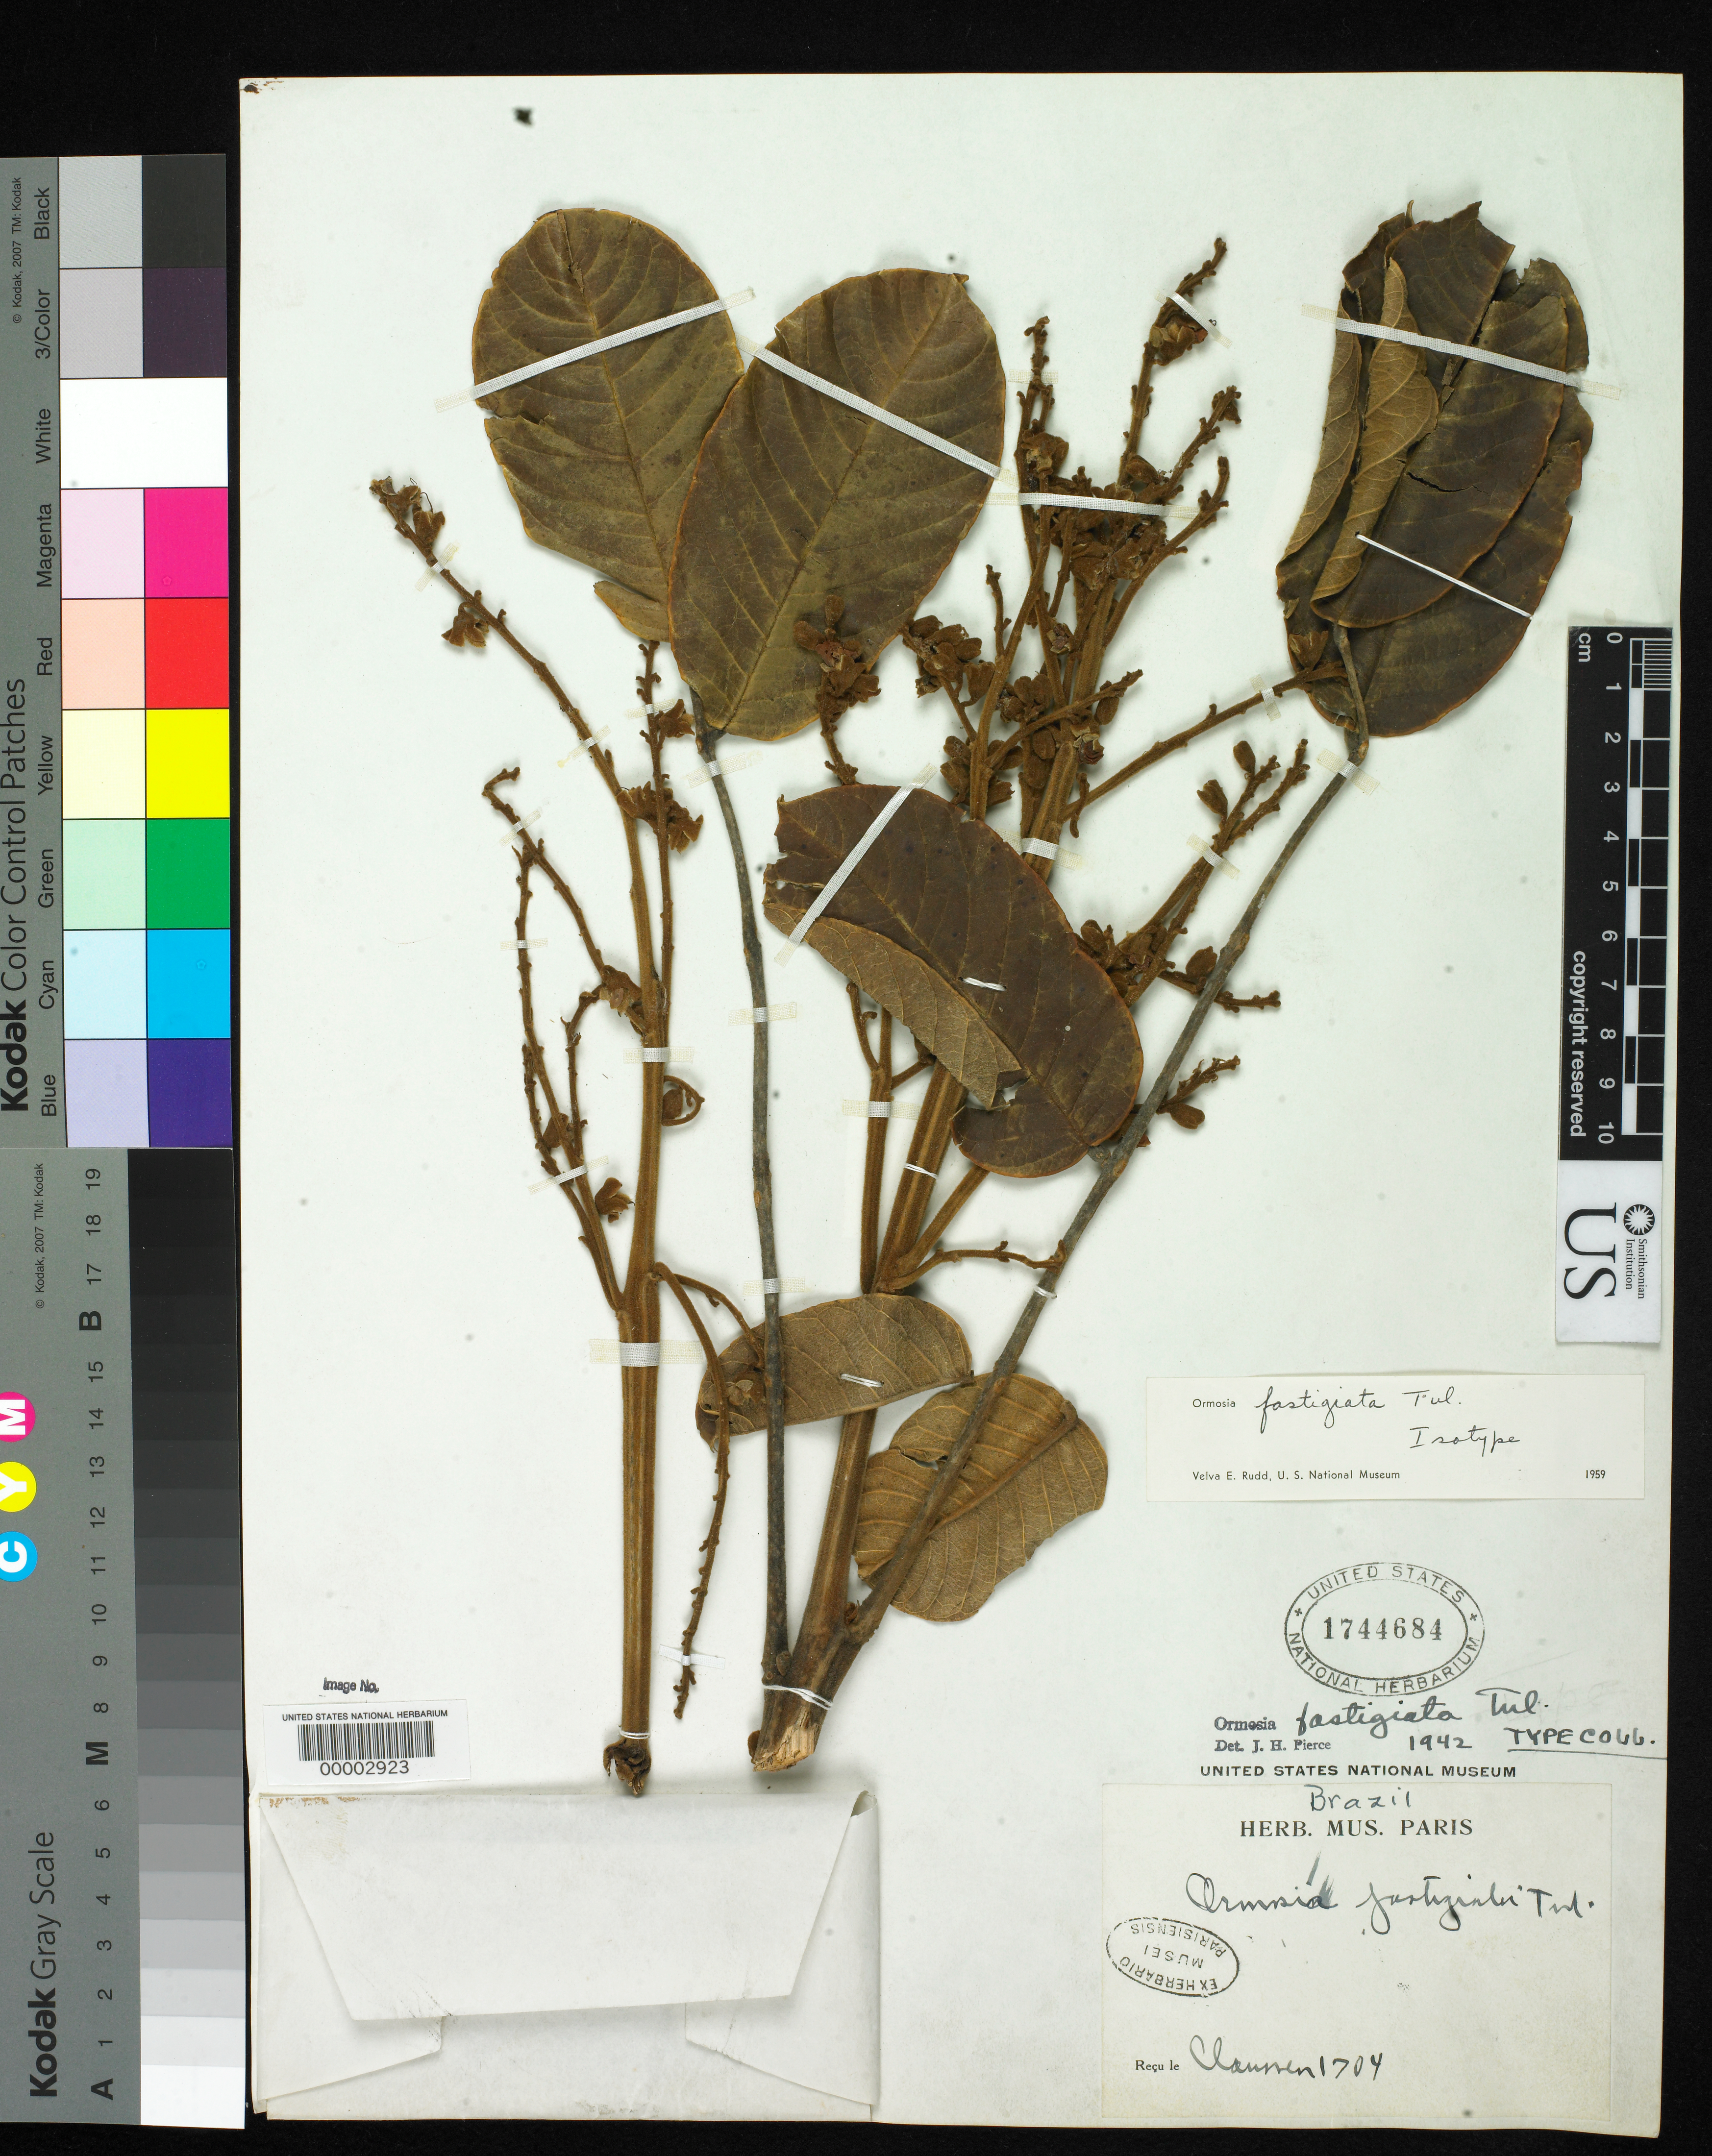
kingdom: Plantae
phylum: Tracheophyta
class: Magnoliopsida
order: Fabales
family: Fabaceae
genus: Ormosia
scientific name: Ormosia fastigiata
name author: Tul.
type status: Isotype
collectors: P. Claussen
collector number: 1704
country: Brazil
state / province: Minas Gerais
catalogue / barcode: US 1744684